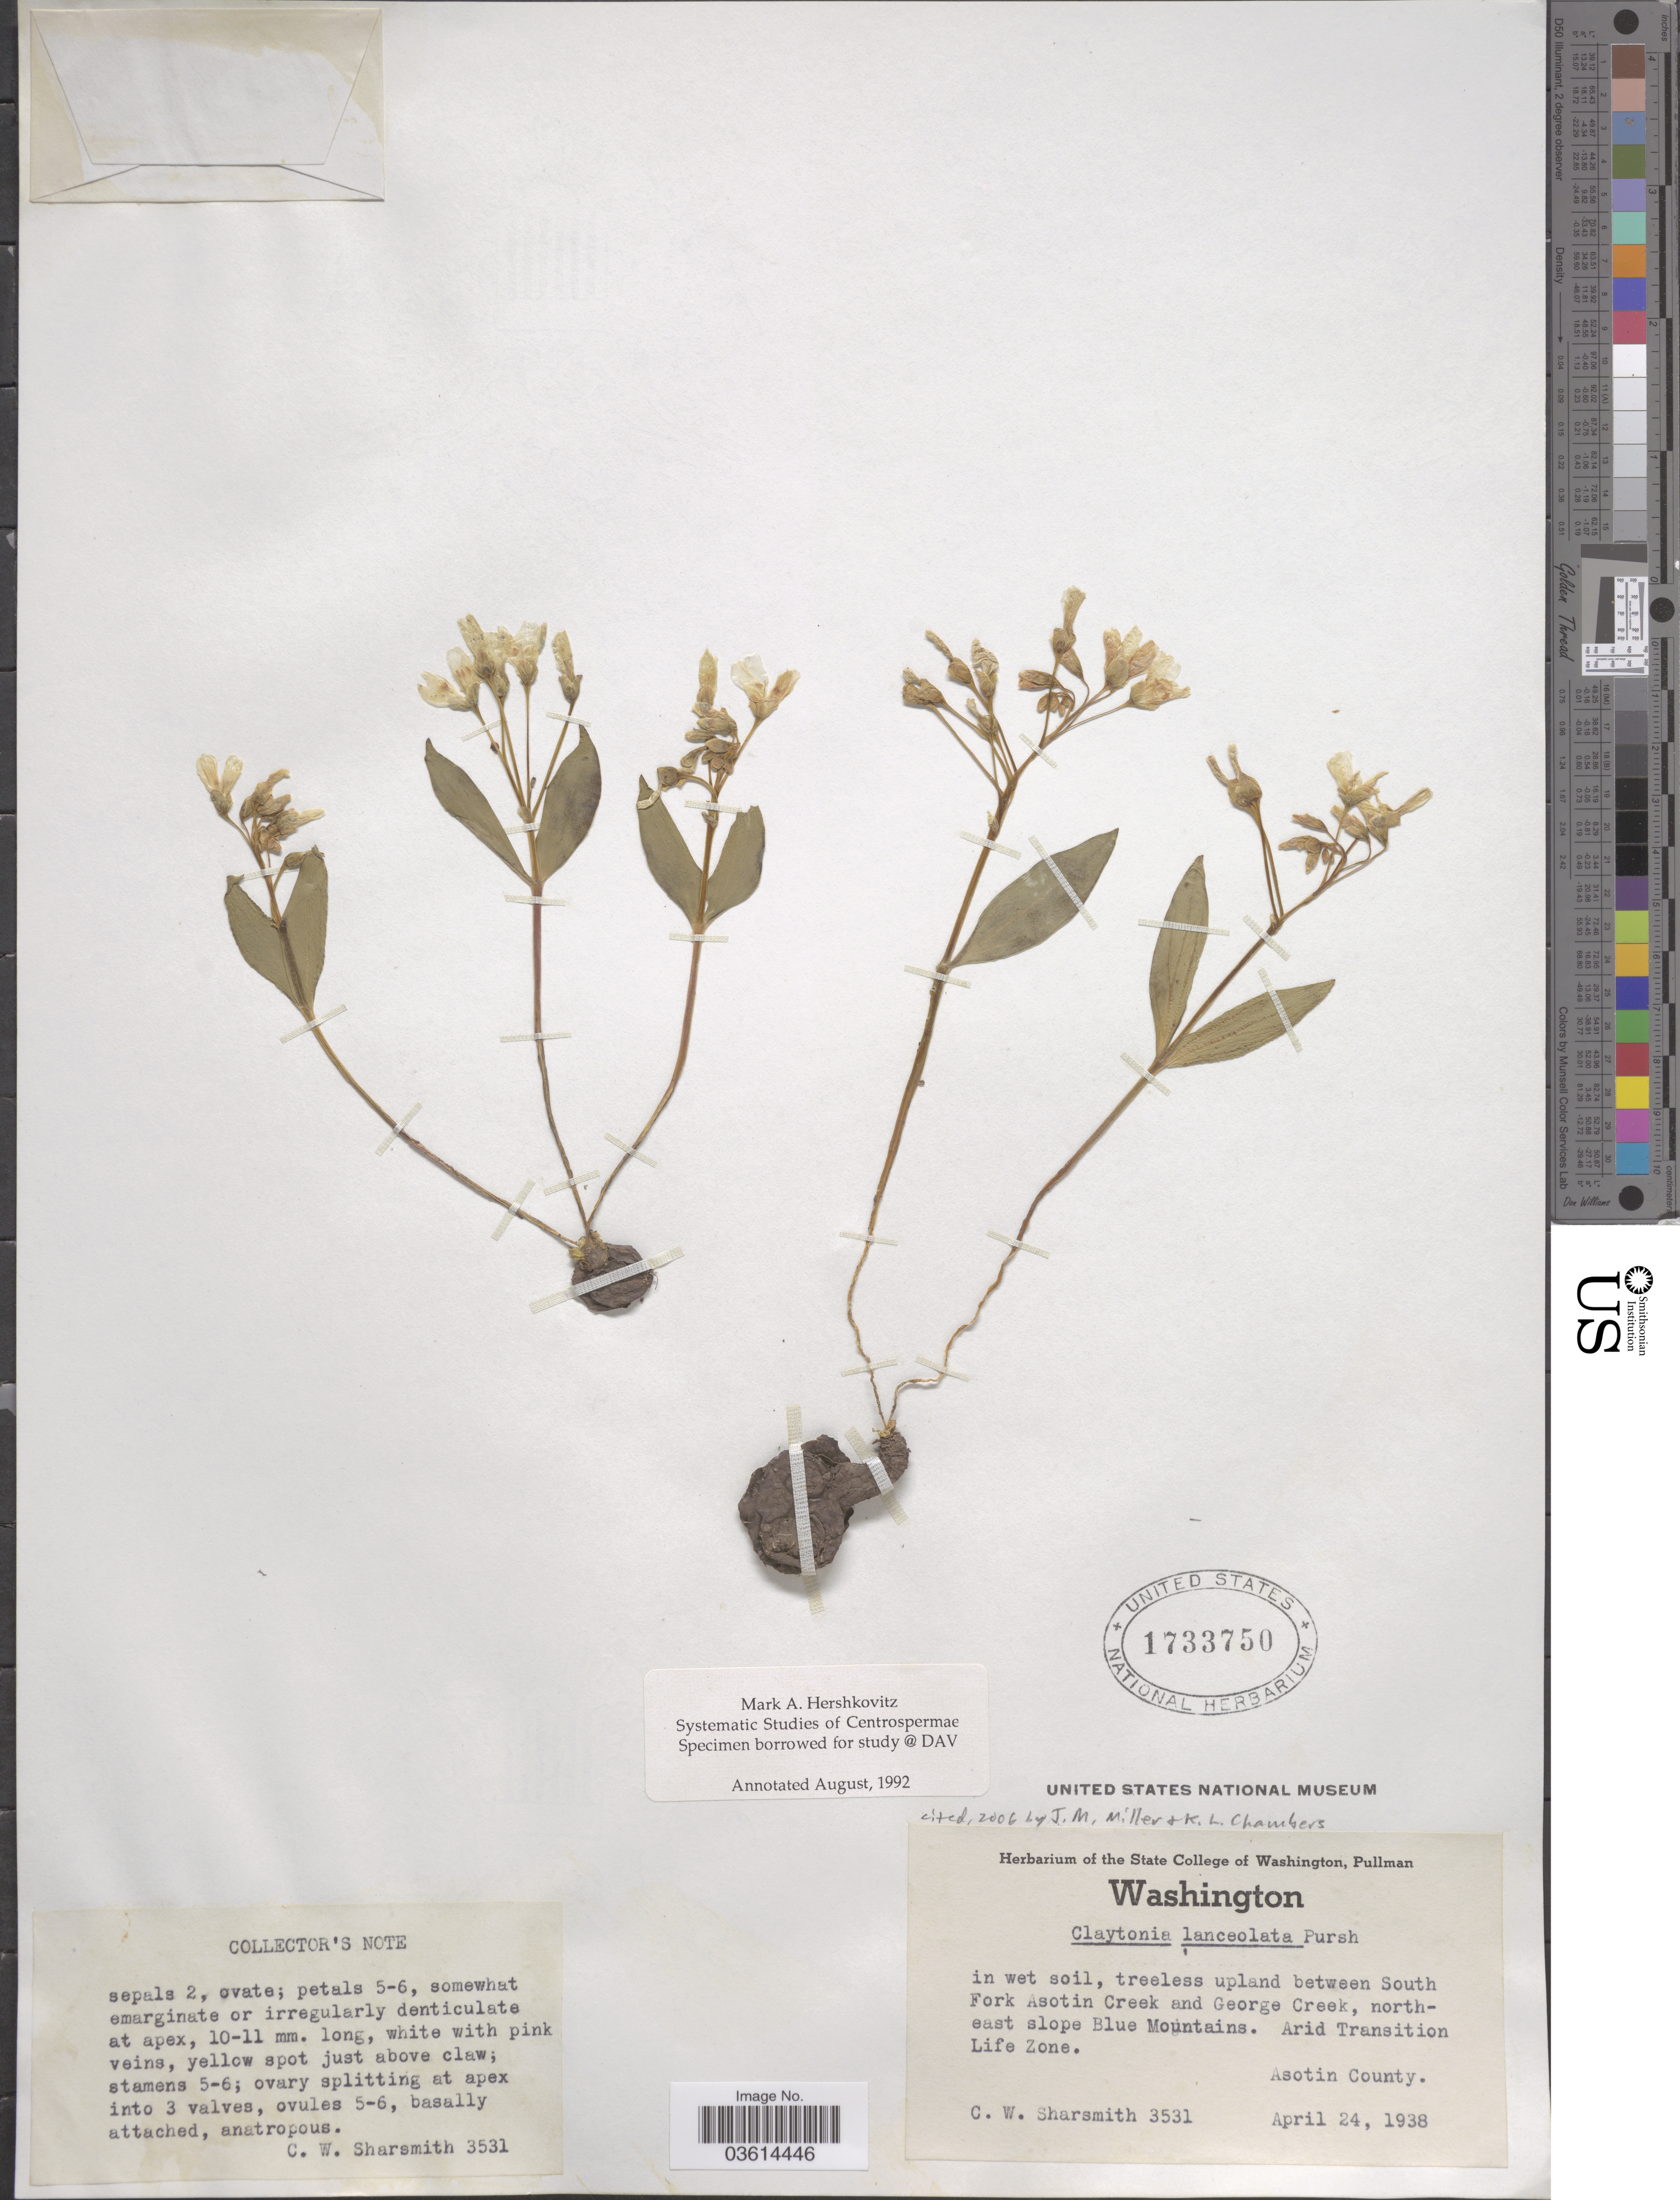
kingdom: Plantae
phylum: Tracheophyta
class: Magnoliopsida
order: Caryophyllales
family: Montiaceae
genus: Claytonia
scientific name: Claytonia lanceolata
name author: Pursh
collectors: C. Sharsmith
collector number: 3531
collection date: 1938-04-24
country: United States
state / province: Washington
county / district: Asotin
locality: Treeless upland between South Fork Asotin Creek and George Creek, north-east slope Blue Mountains. Arid Transition Life Zone. Asotin County.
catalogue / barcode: US 1733750